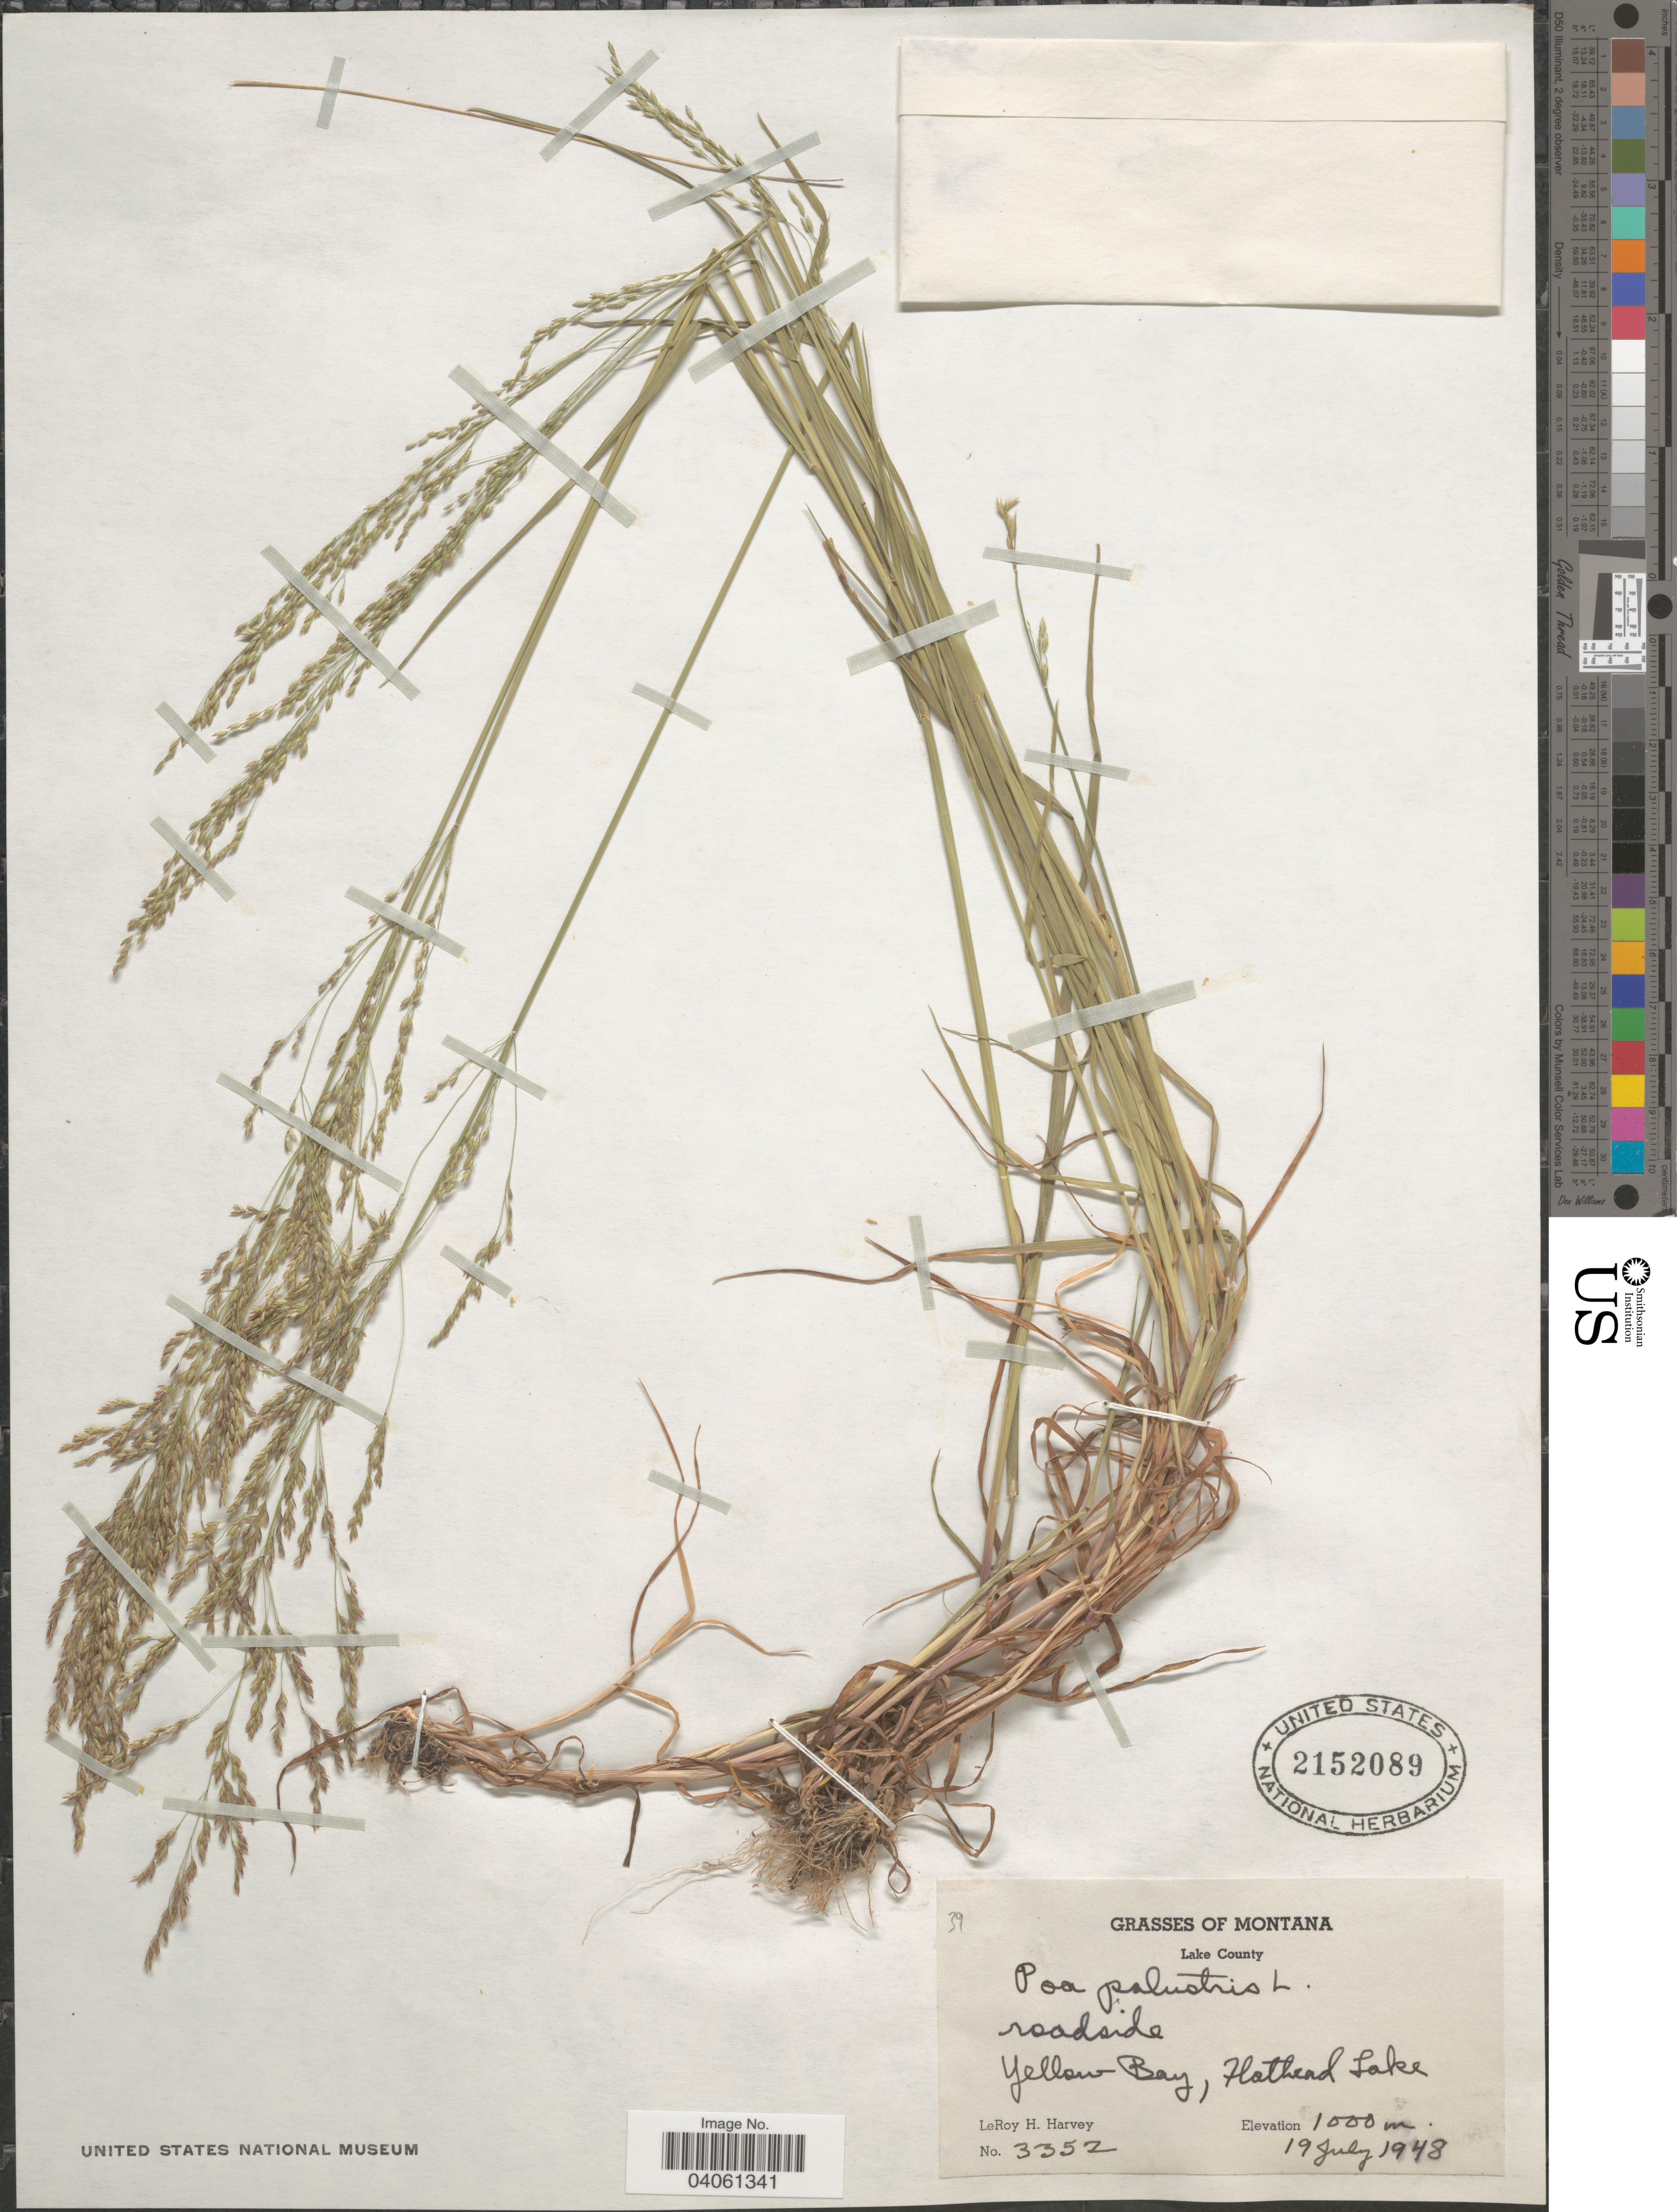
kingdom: Plantae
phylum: Tracheophyta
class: Liliopsida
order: Poales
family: Poaceae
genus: Poa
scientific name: Poa palustris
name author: L.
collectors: L. H. Harvey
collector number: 3352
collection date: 1948-07-19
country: United States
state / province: Montana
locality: Lake County. Roadside. Yellow Bay, Flathead Lake.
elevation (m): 1000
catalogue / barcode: US 2152089